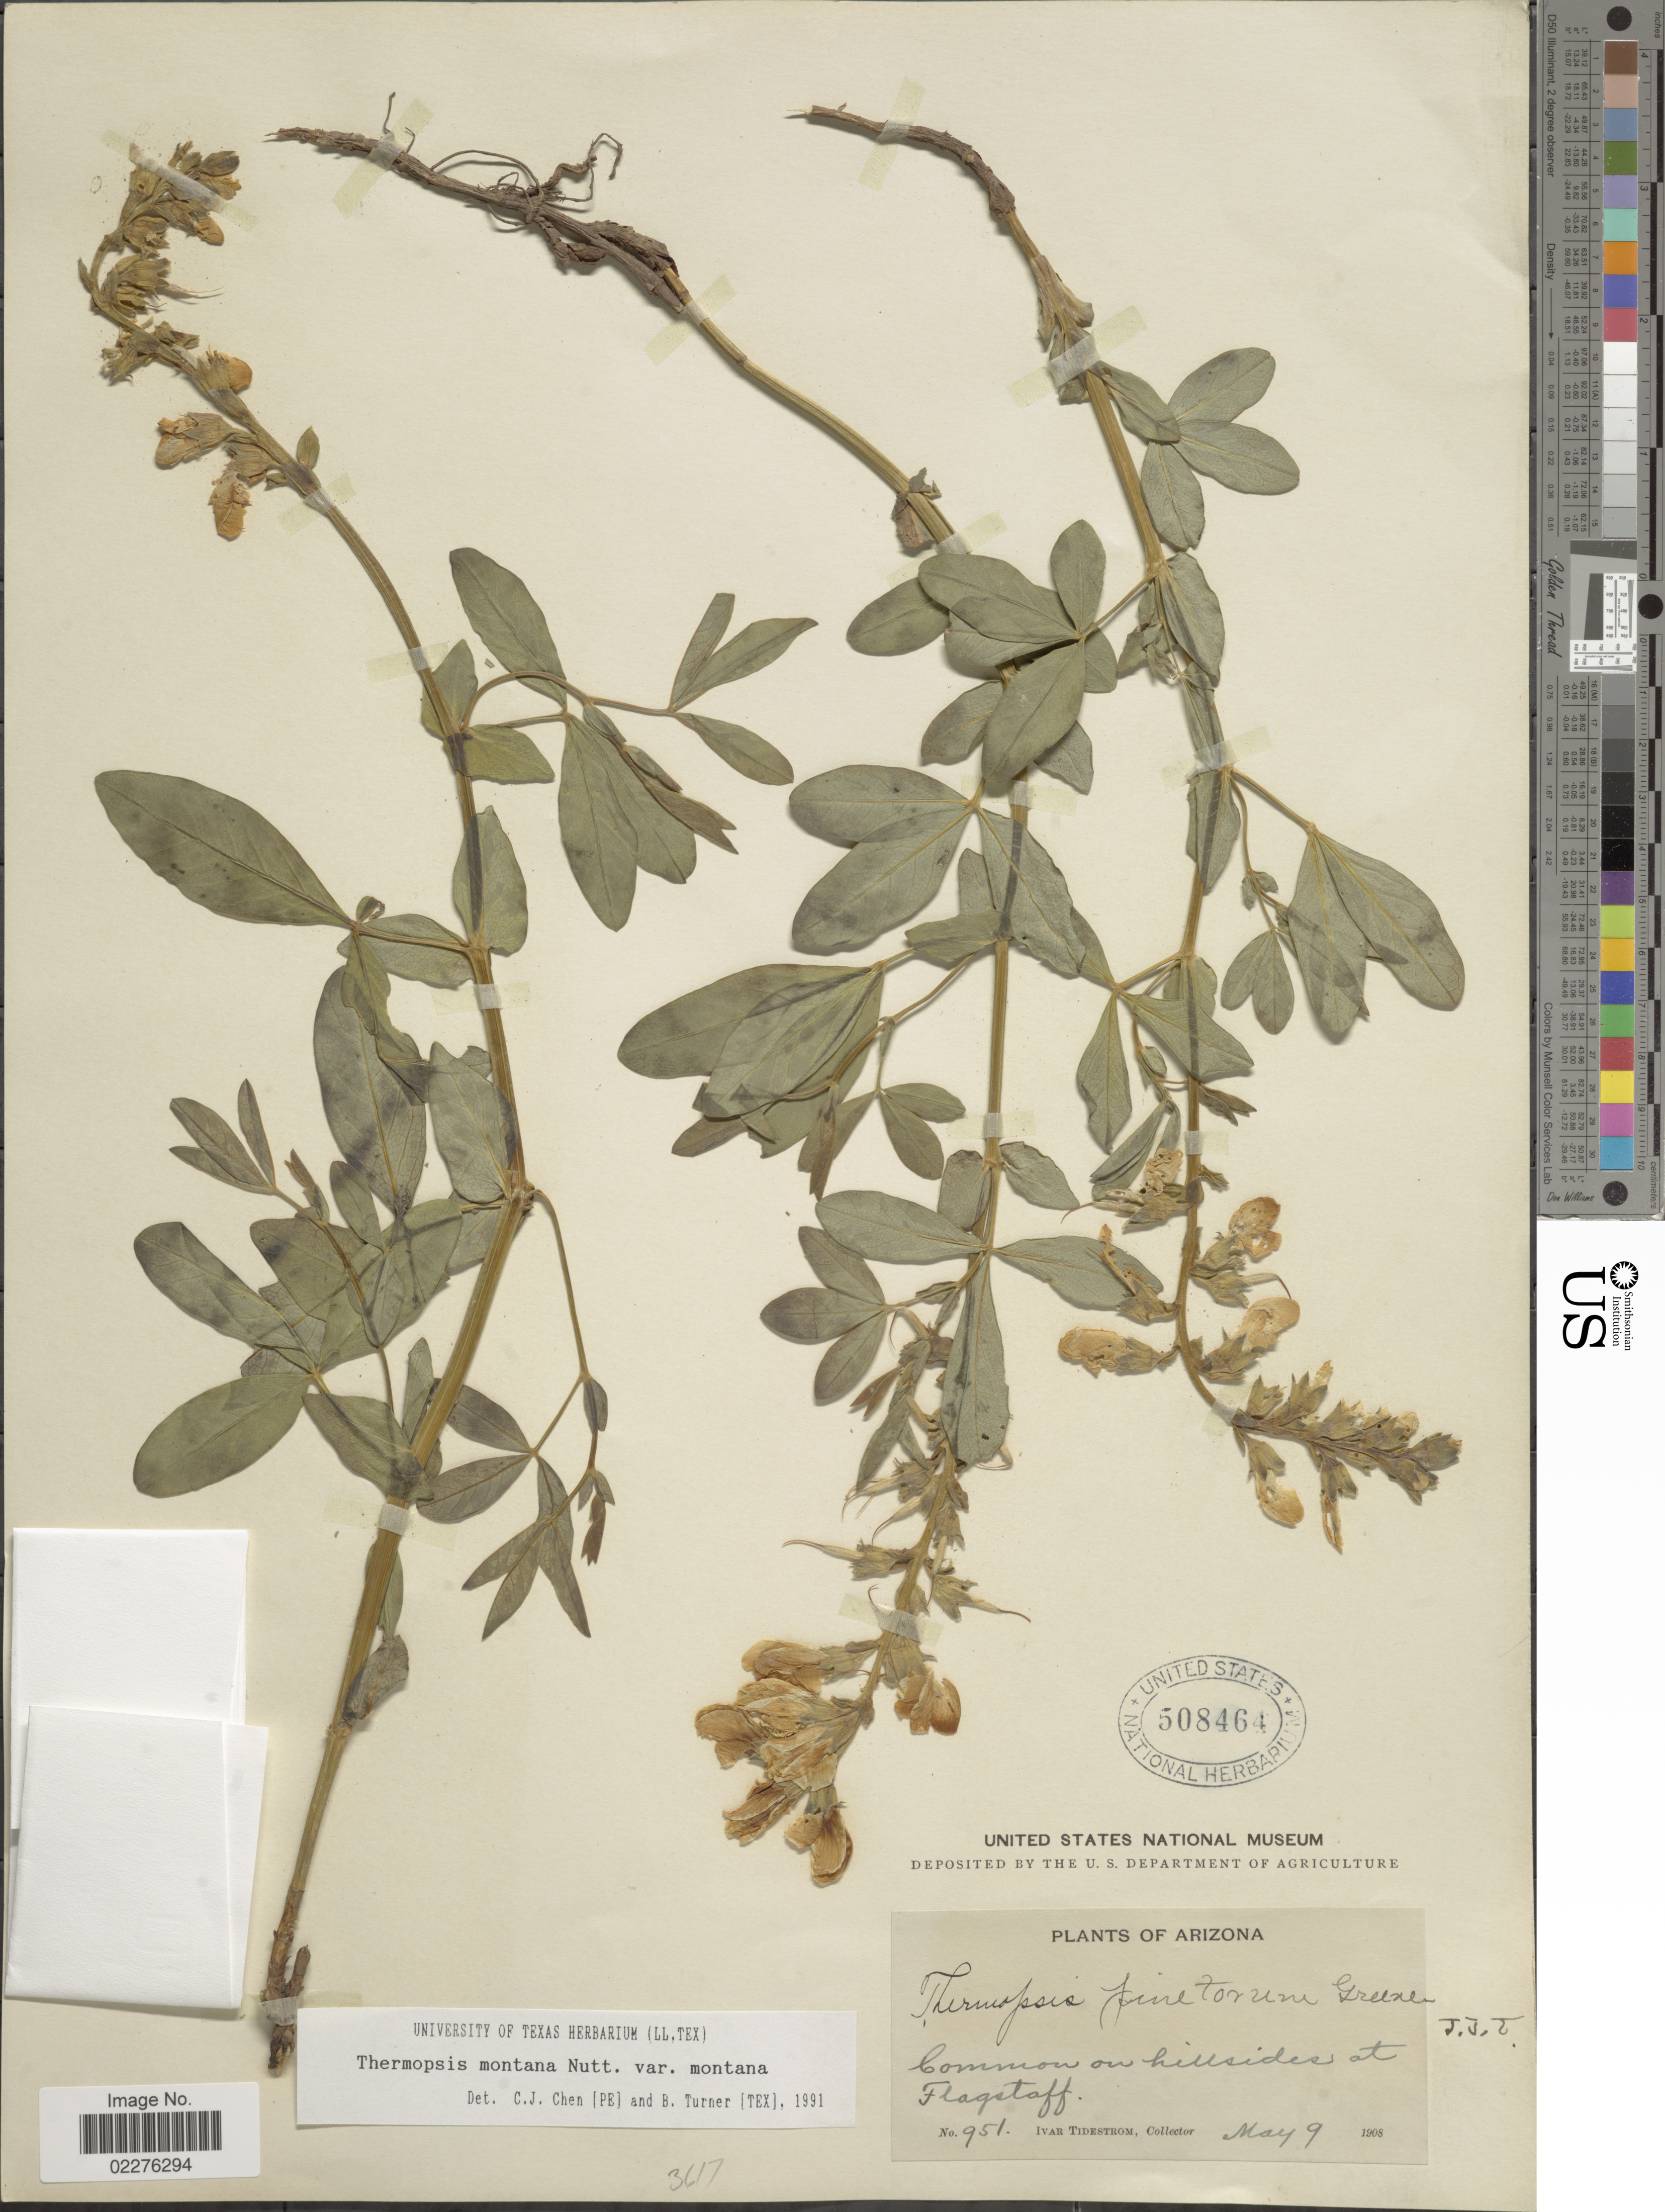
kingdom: Plantae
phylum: Tracheophyta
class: Magnoliopsida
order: Fabales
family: Fabaceae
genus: Thermopsis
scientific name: Thermopsis montana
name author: Nutt.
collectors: I. F. Tidestrom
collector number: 951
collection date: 1908-05-09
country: United States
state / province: Arizona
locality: Common on hillside at Flagstaff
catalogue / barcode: US 508464